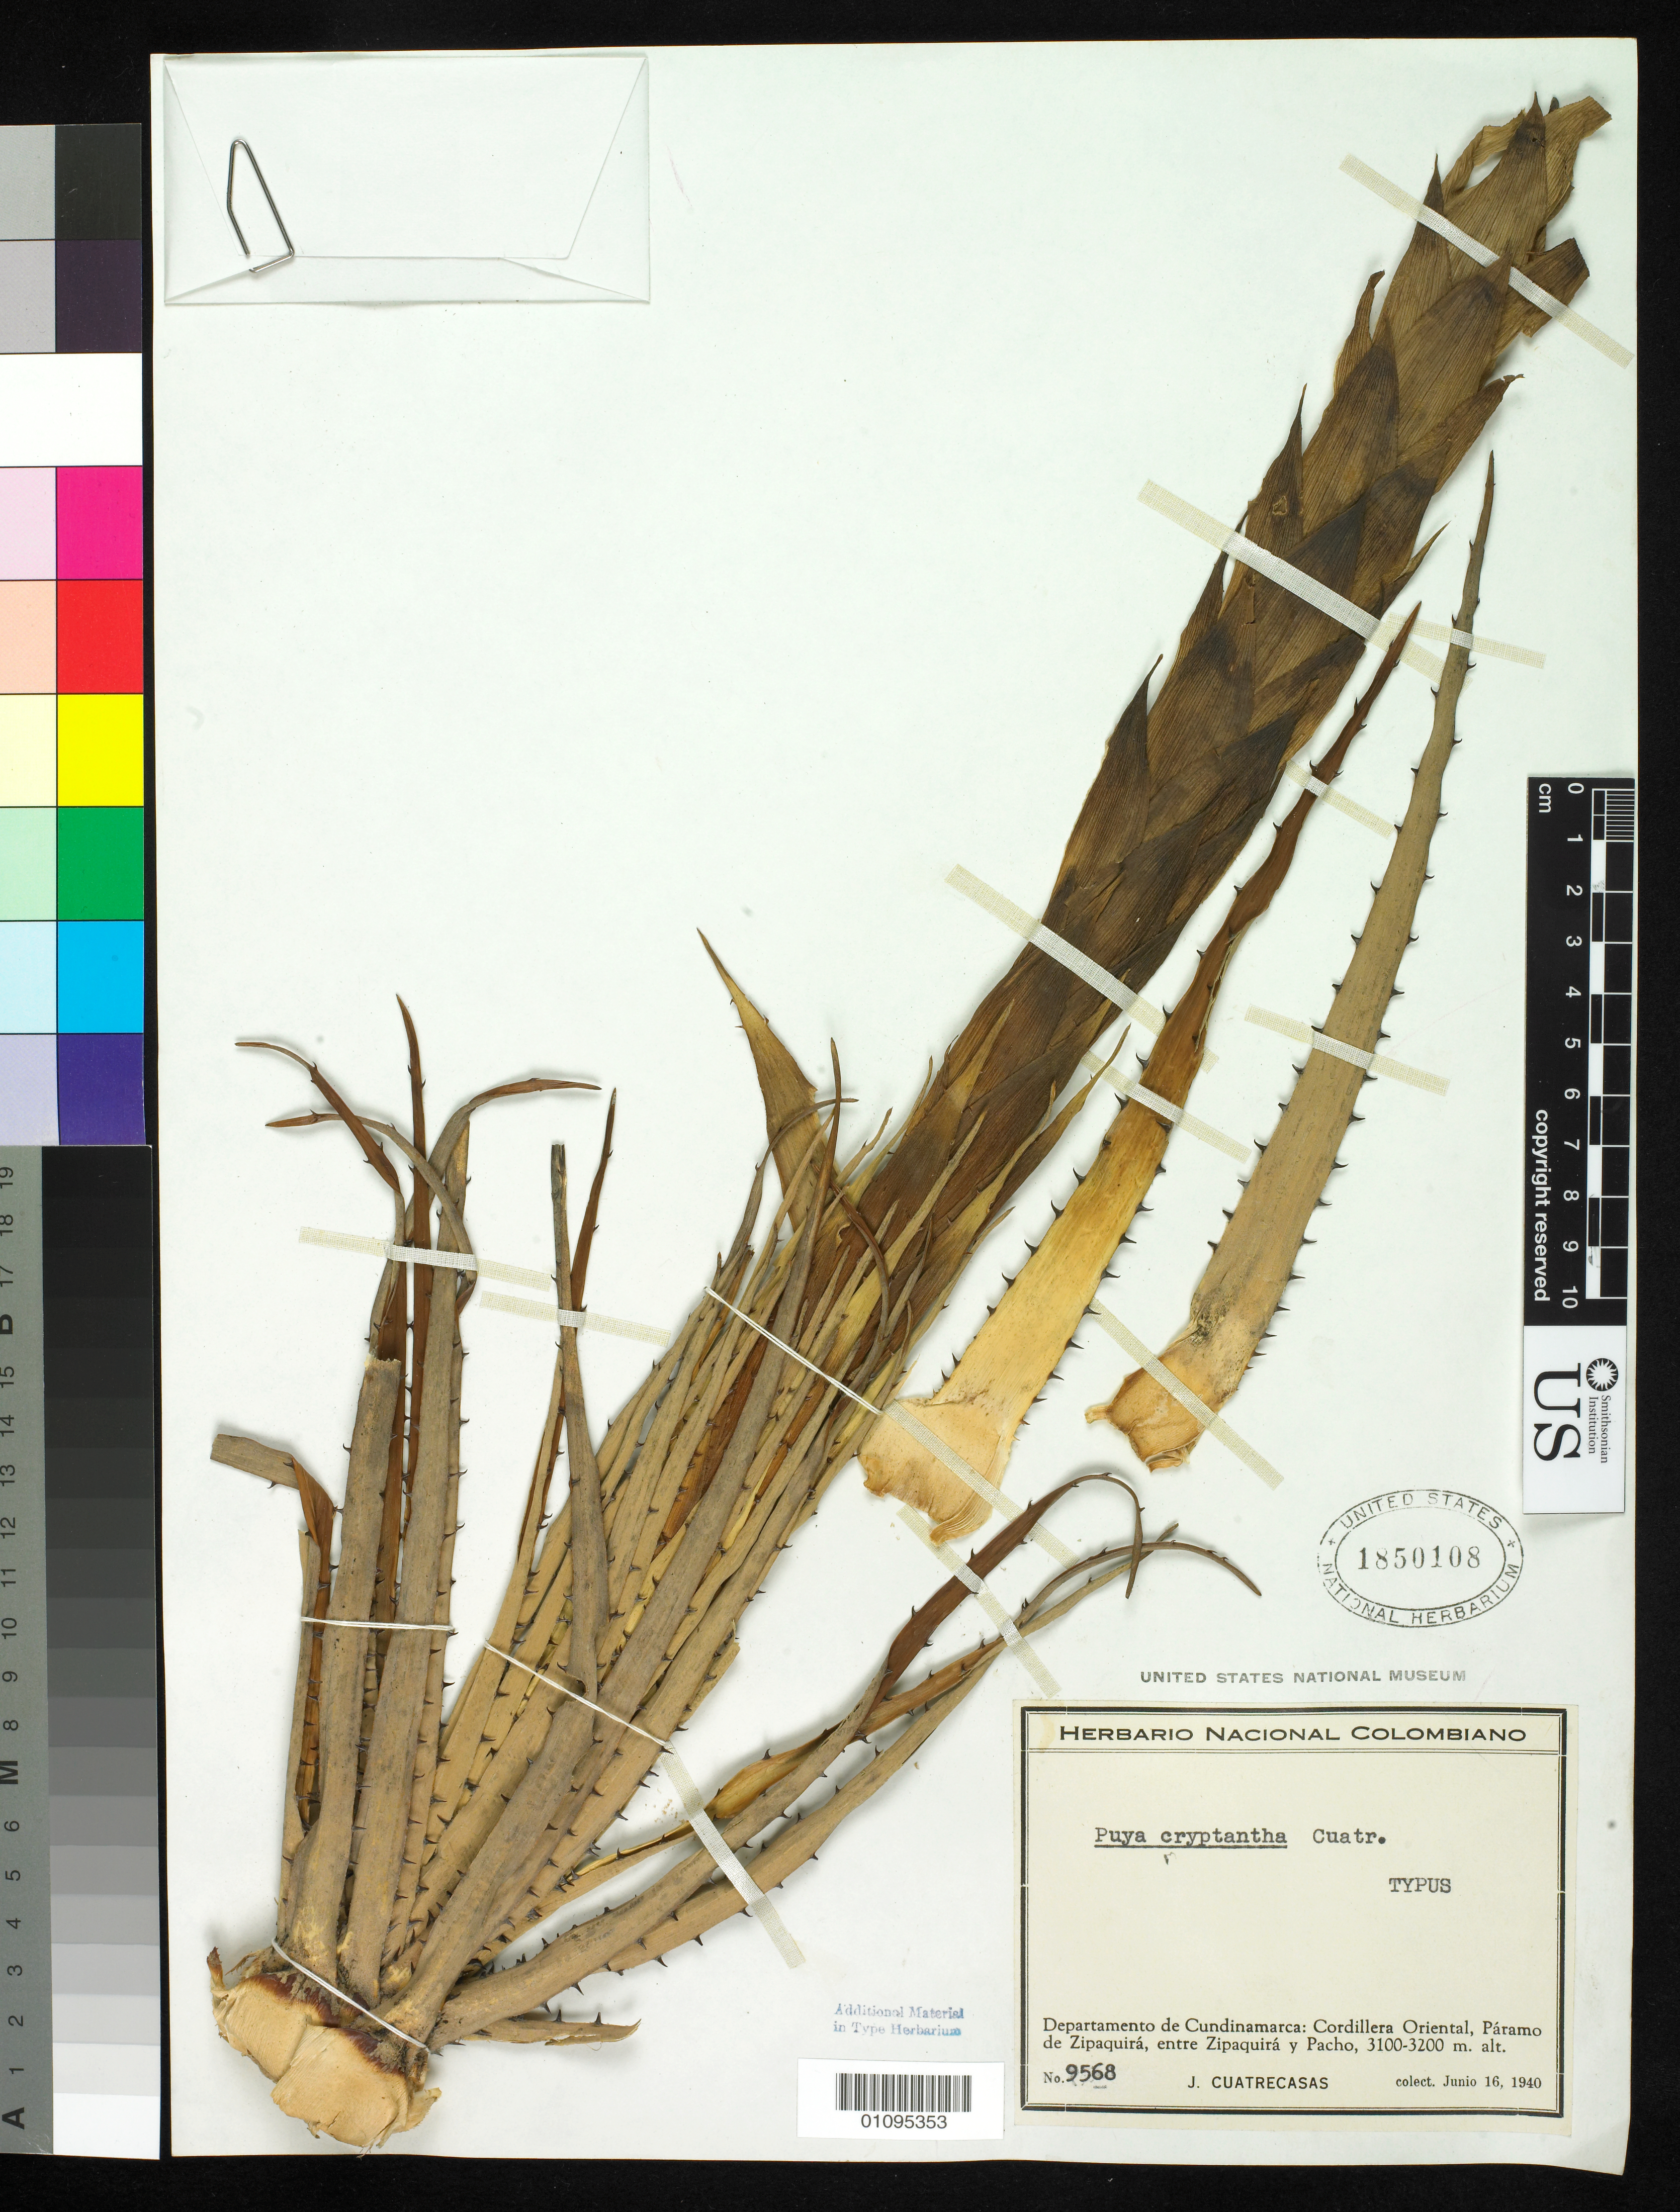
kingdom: Plantae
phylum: Tracheophyta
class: Liliopsida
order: Poales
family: Bromeliaceae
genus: Puya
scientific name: Puya cryptantha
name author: Cuatrec.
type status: Isotype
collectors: J. Cuatrecasas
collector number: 9568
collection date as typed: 16 Jun 1940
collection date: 1940-06-16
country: Colombia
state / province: Cundinamarca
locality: Paramo de Zipaquira, between Zipaquira and Pacho, Cordillera Oriental.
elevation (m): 3100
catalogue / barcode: US 1850108